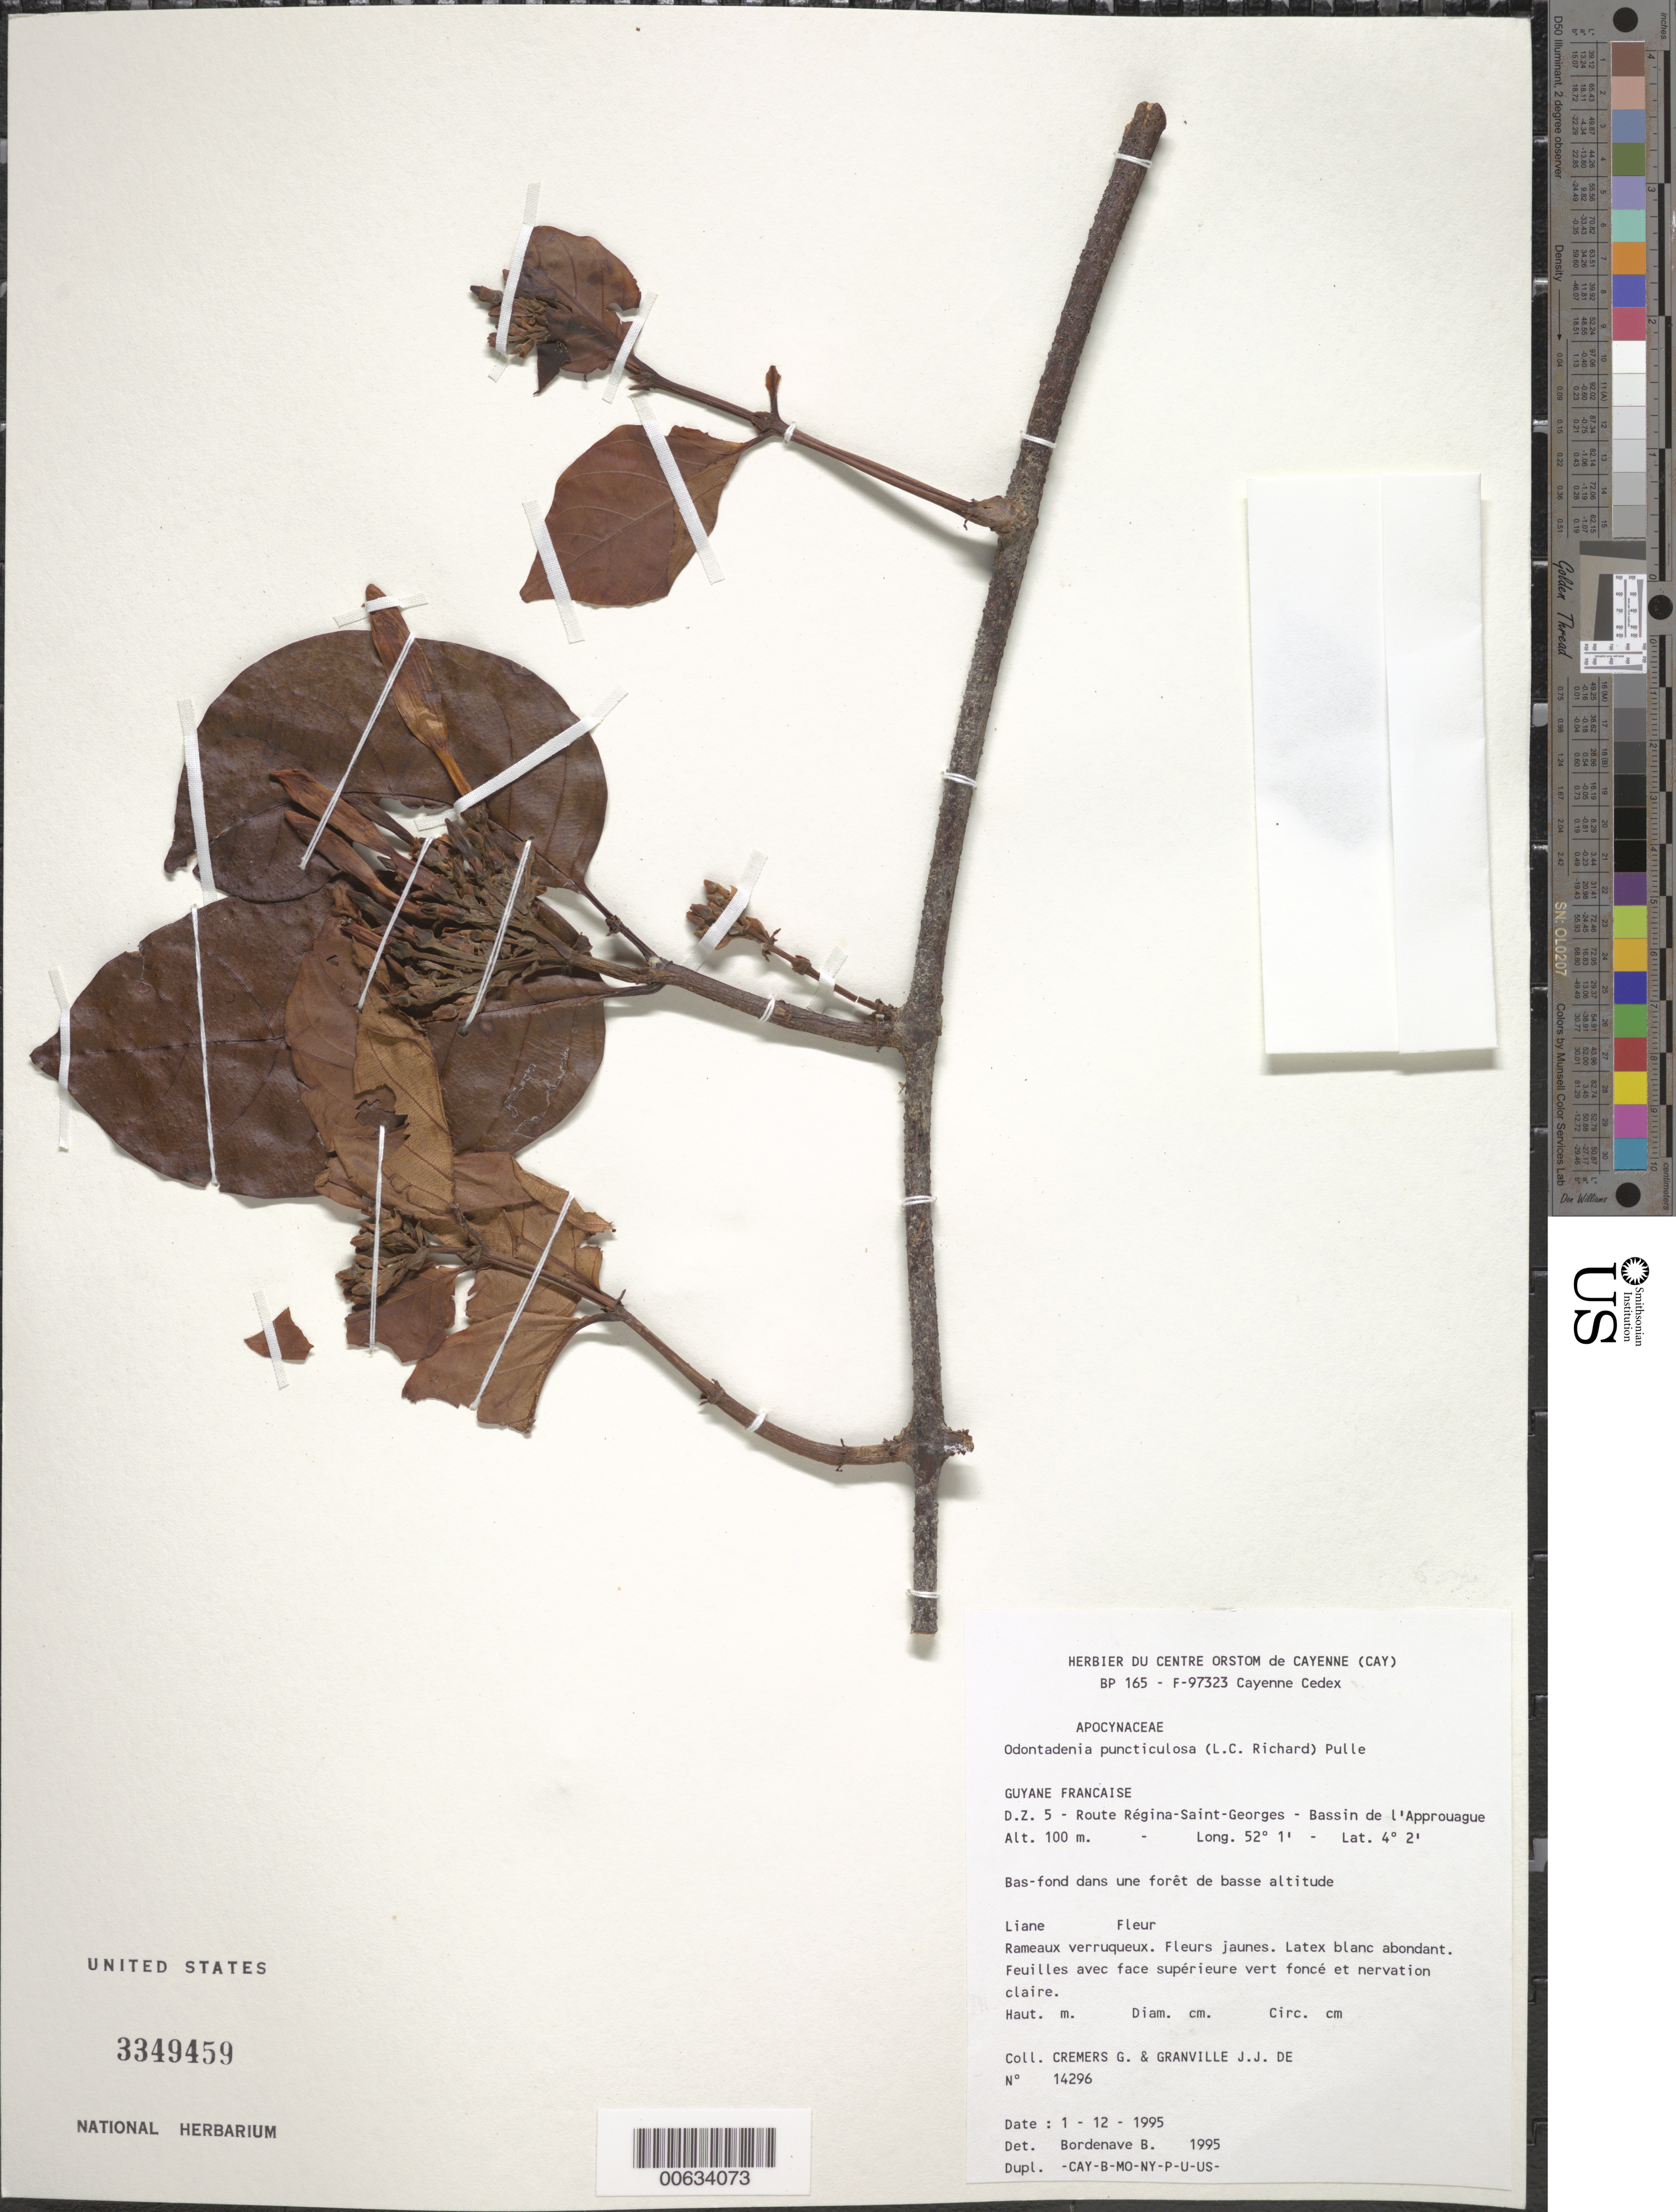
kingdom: Plantae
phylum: Tracheophyta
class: Magnoliopsida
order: Gentianales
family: Apocynaceae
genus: Odontadenia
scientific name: Odontadenia puncticulosa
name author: (Rich.) Pulle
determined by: Bordenave, B.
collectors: G. Cremers & J.-J. de Granville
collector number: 14296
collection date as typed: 1-Dec-95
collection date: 1995-12-01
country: French Guiana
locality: Route Regina-Saint-Georges, D.Z. 5, Bassin de l'Approuague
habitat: Bas-fond dans une foret de basse altitude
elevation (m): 100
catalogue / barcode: US 3349459